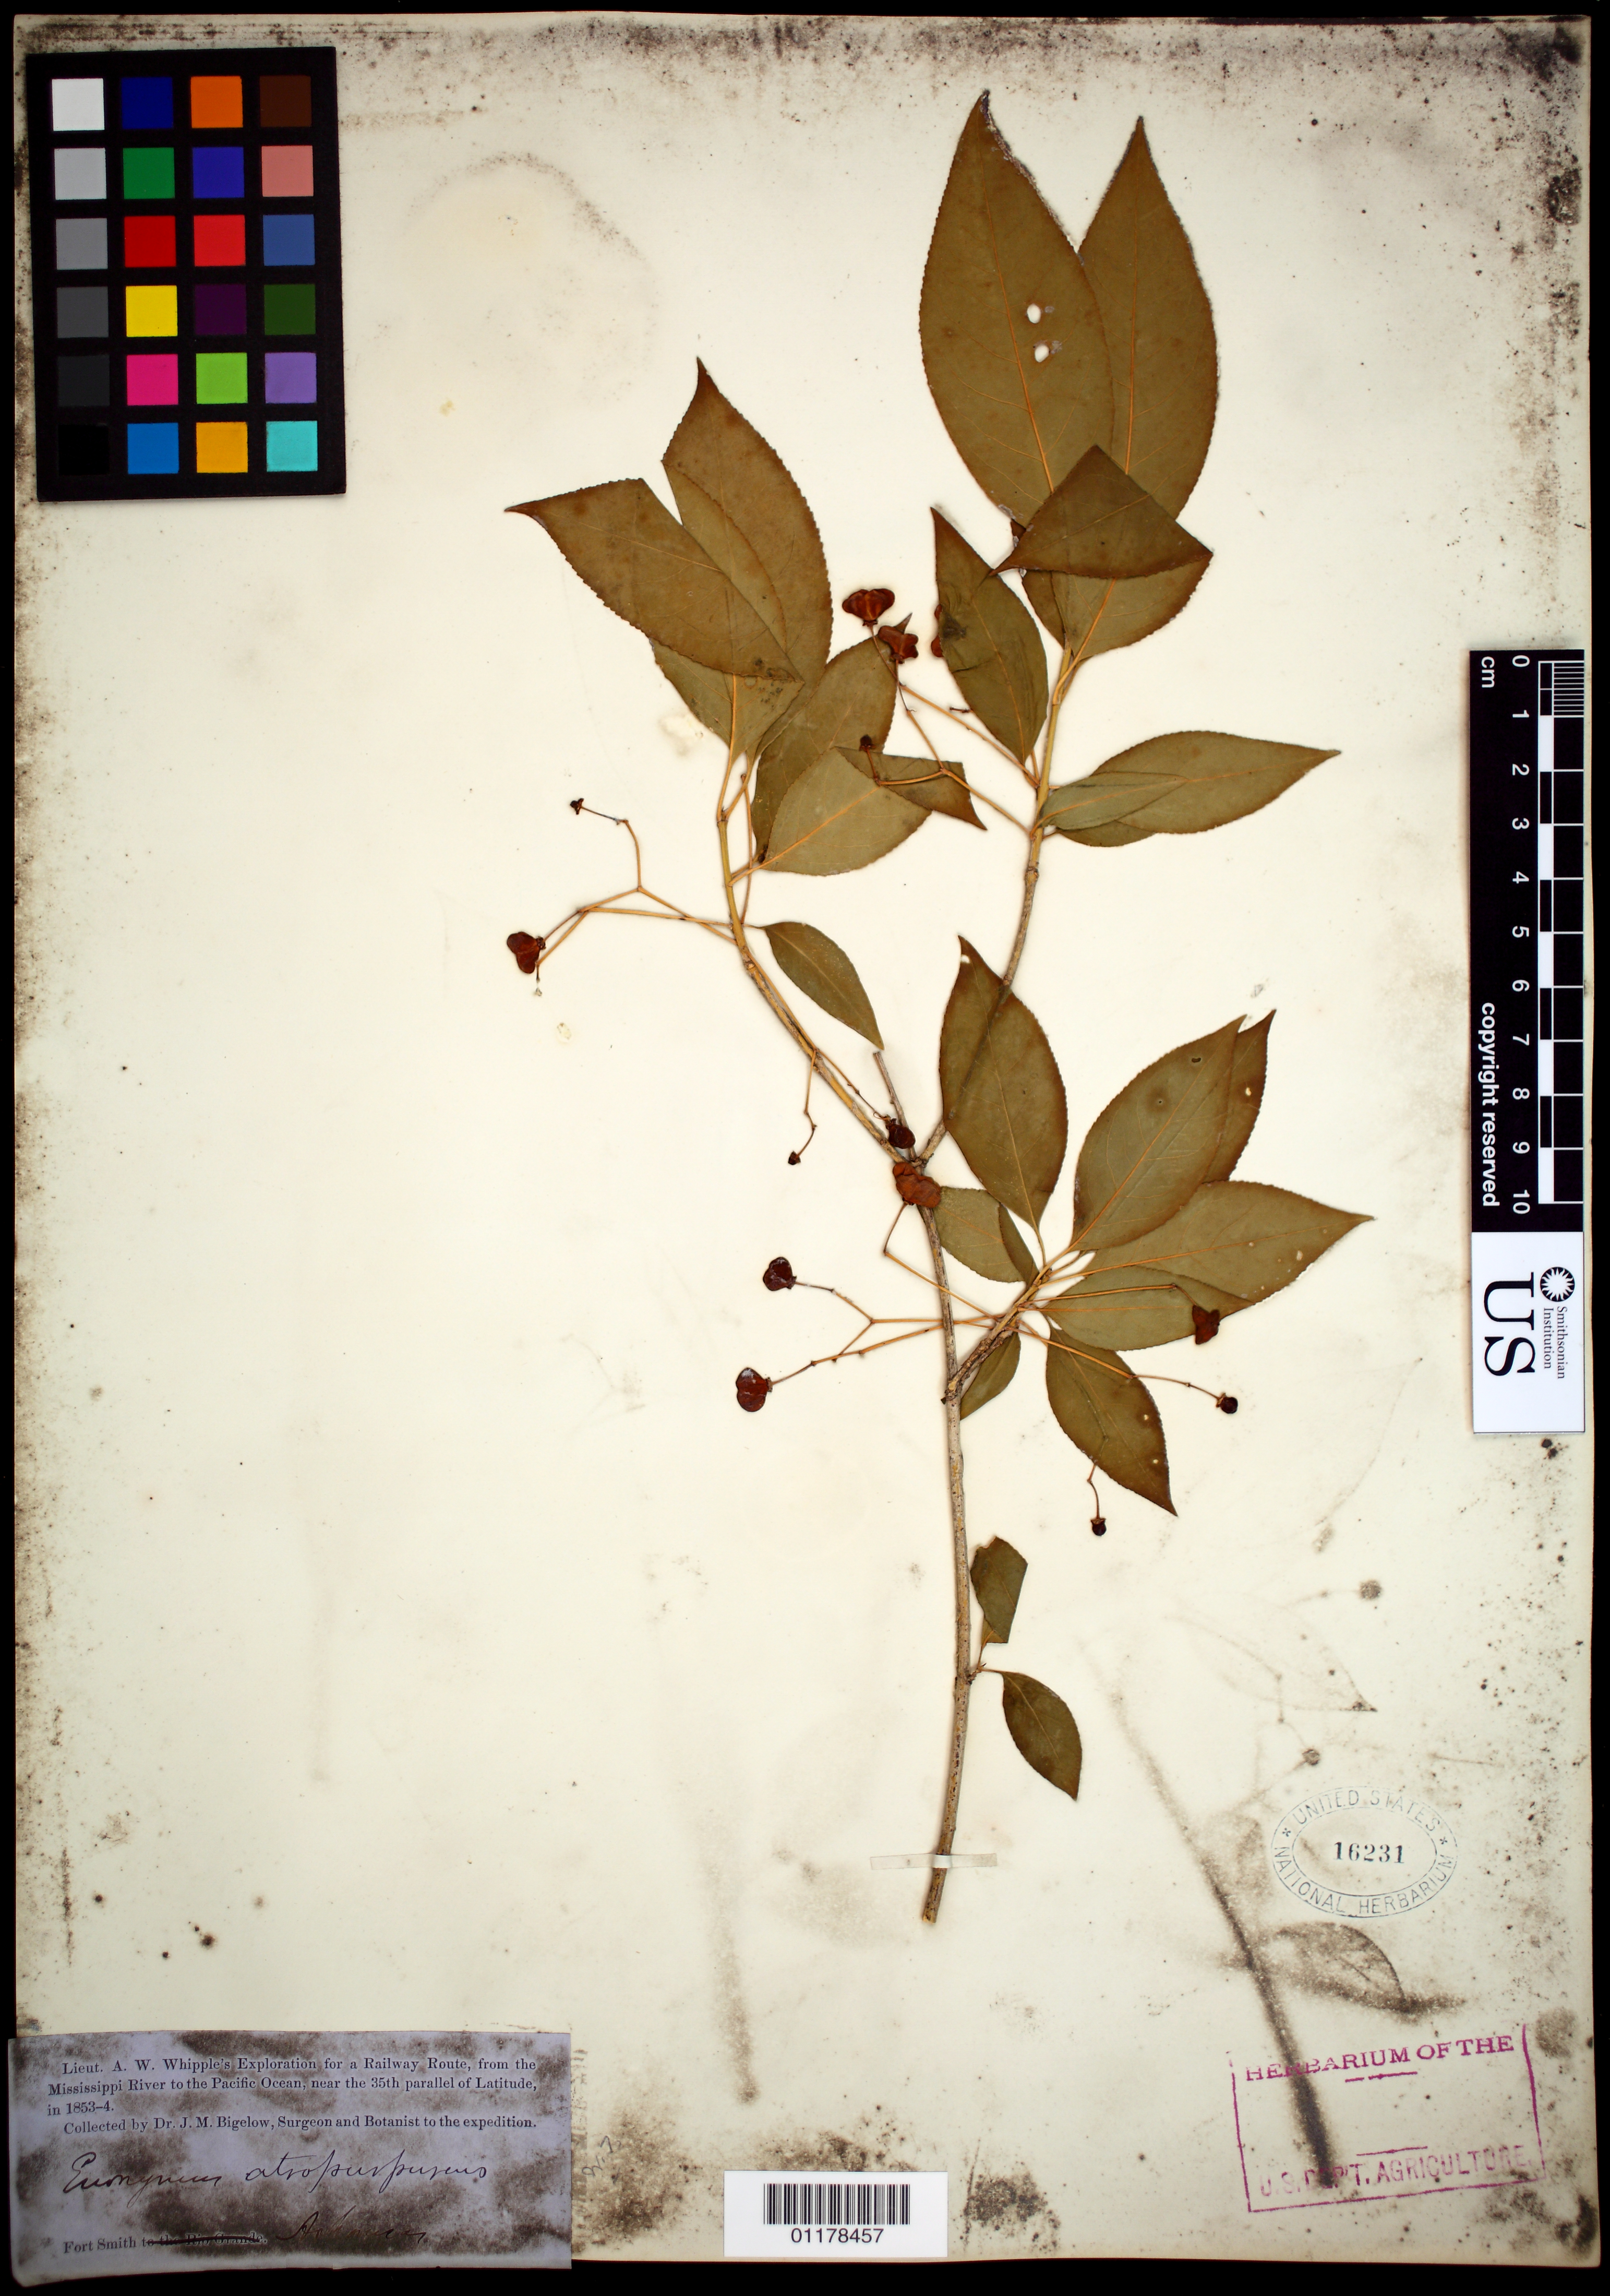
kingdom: Plantae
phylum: Tracheophyta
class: Magnoliopsida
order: Celastrales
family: Celastraceae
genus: Euonymus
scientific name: Euonymus atropurpureus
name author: Jacq.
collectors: J. M. Bigelow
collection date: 1853/1854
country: United States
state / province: Arkansas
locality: Fort Smith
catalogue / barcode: US 16231